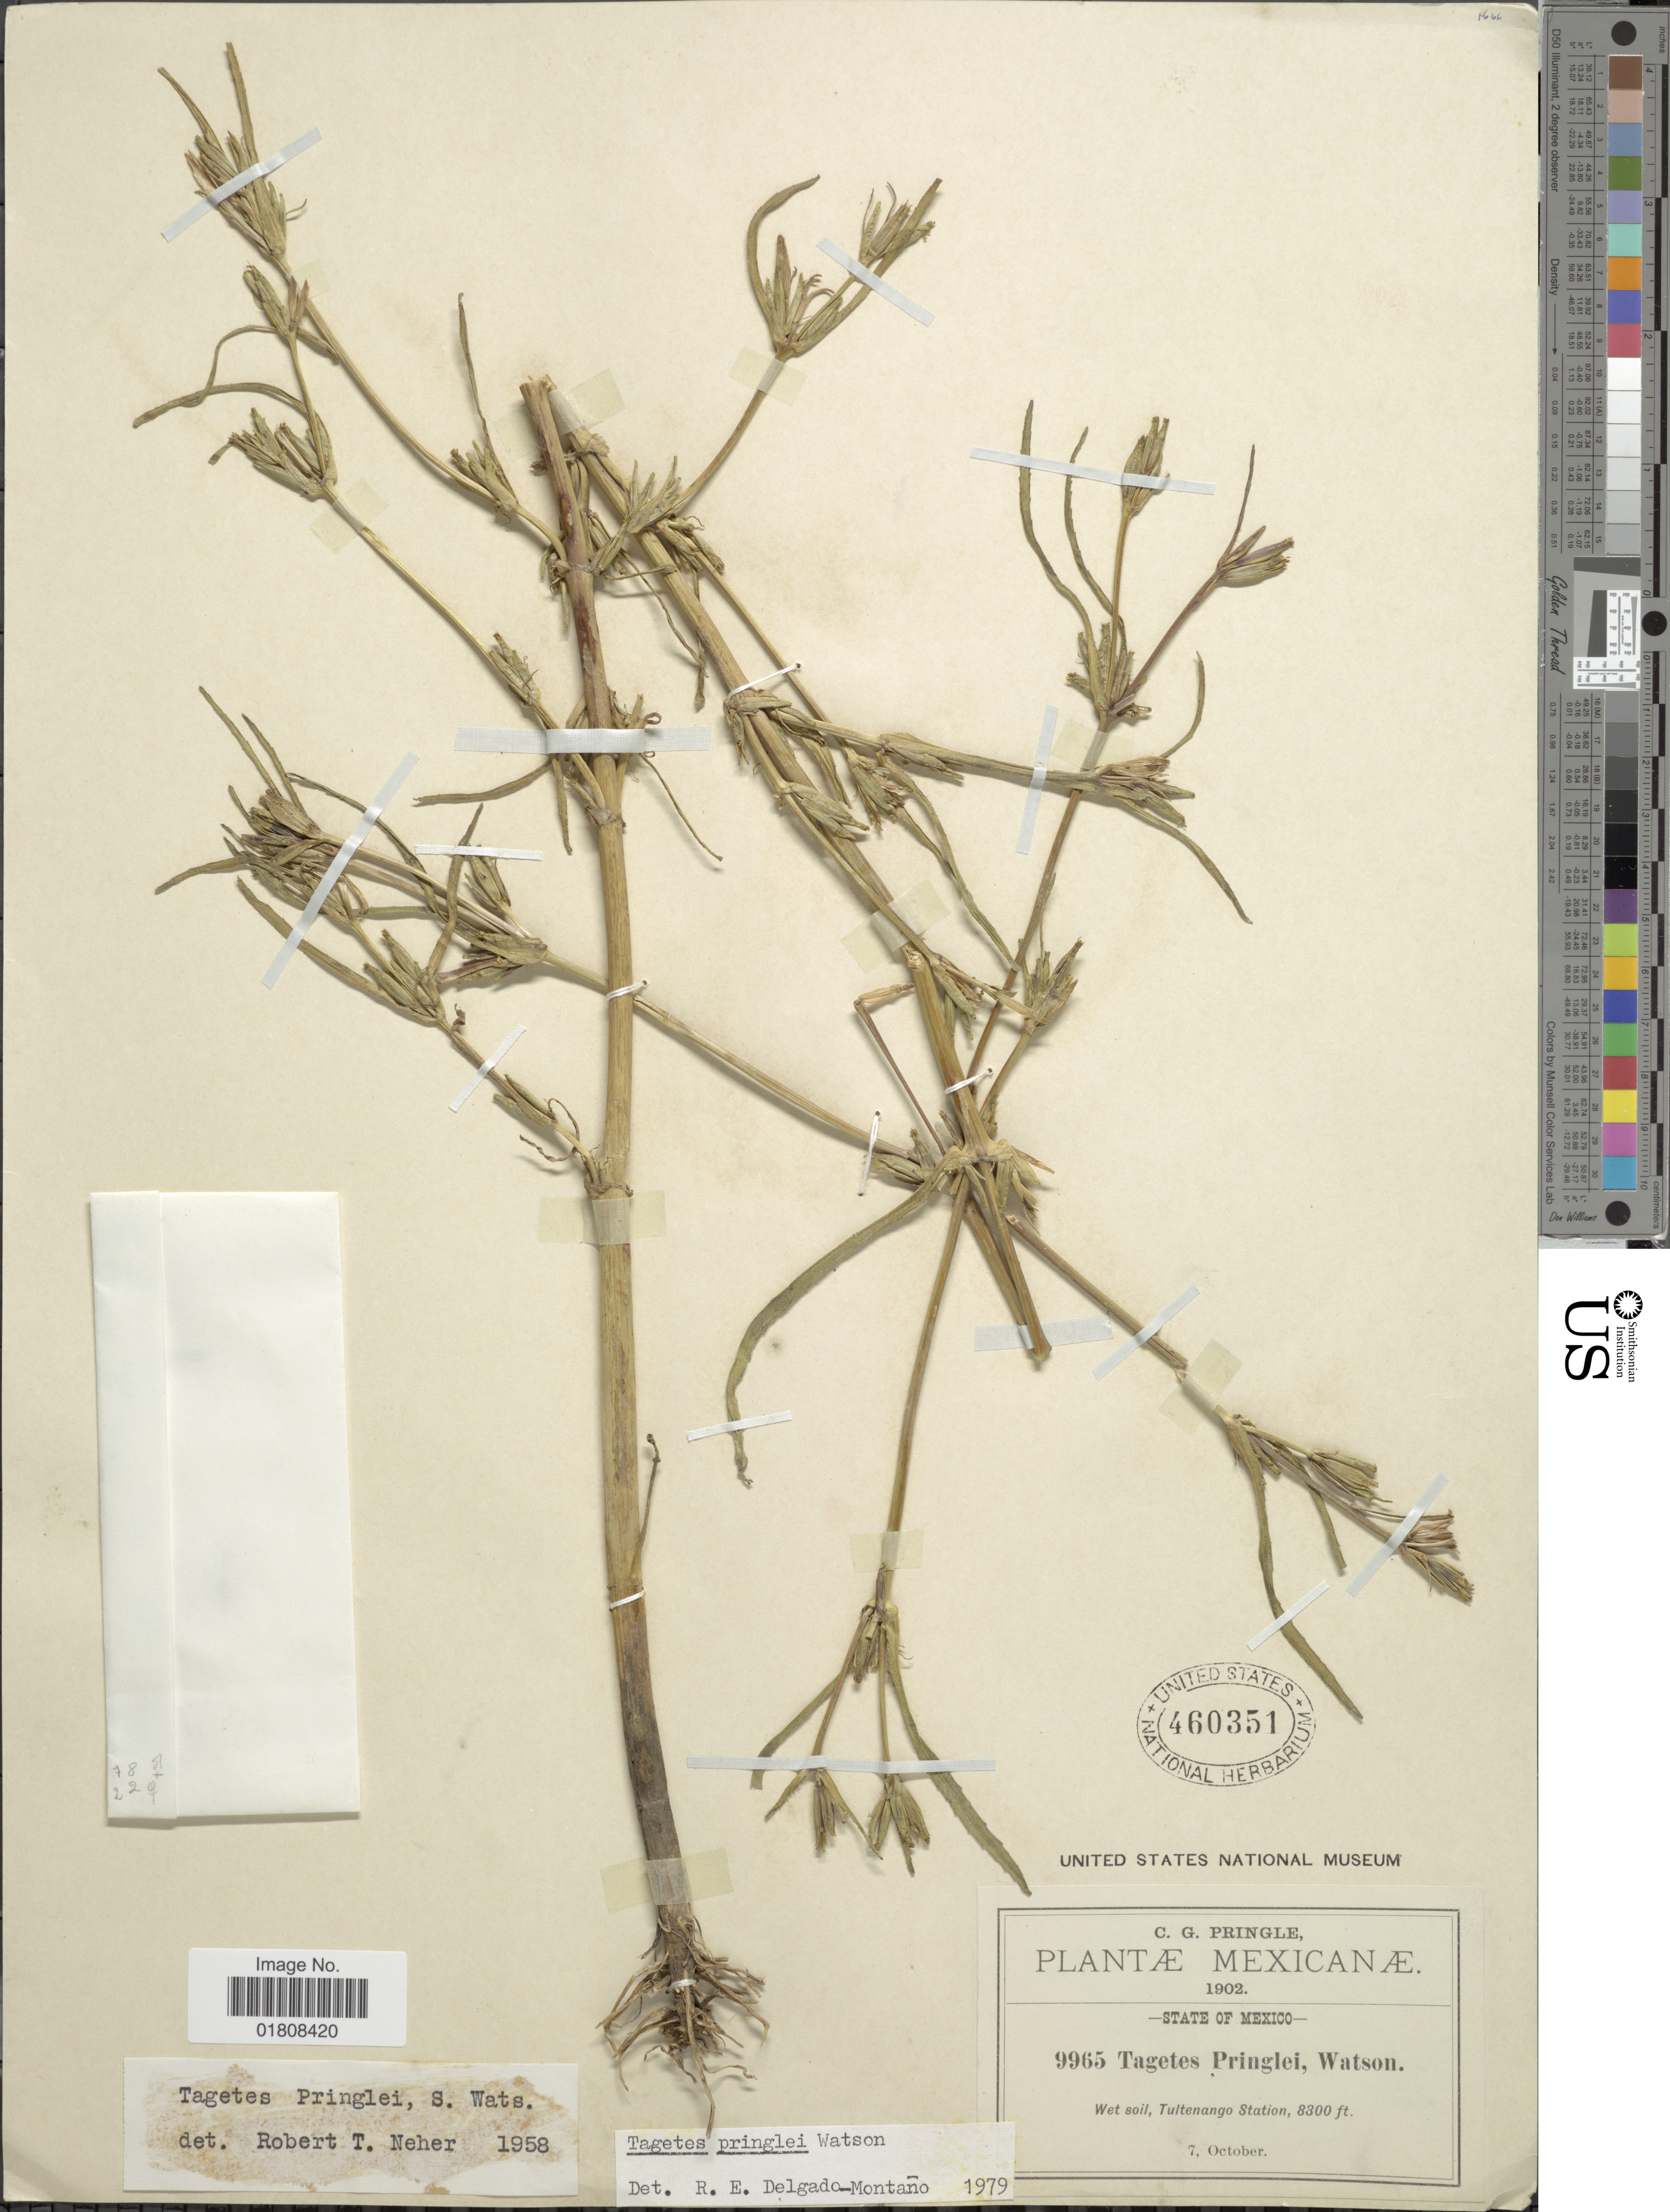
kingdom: Plantae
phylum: Tracheophyta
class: Magnoliopsida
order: Asterales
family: Asteraceae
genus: Tagetes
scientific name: Tagetes pringlei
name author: S. Watson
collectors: C. G. Pringle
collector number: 9965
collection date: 1902-10-07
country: Mexico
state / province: México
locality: Tultenango Station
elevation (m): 2530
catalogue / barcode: US 460351